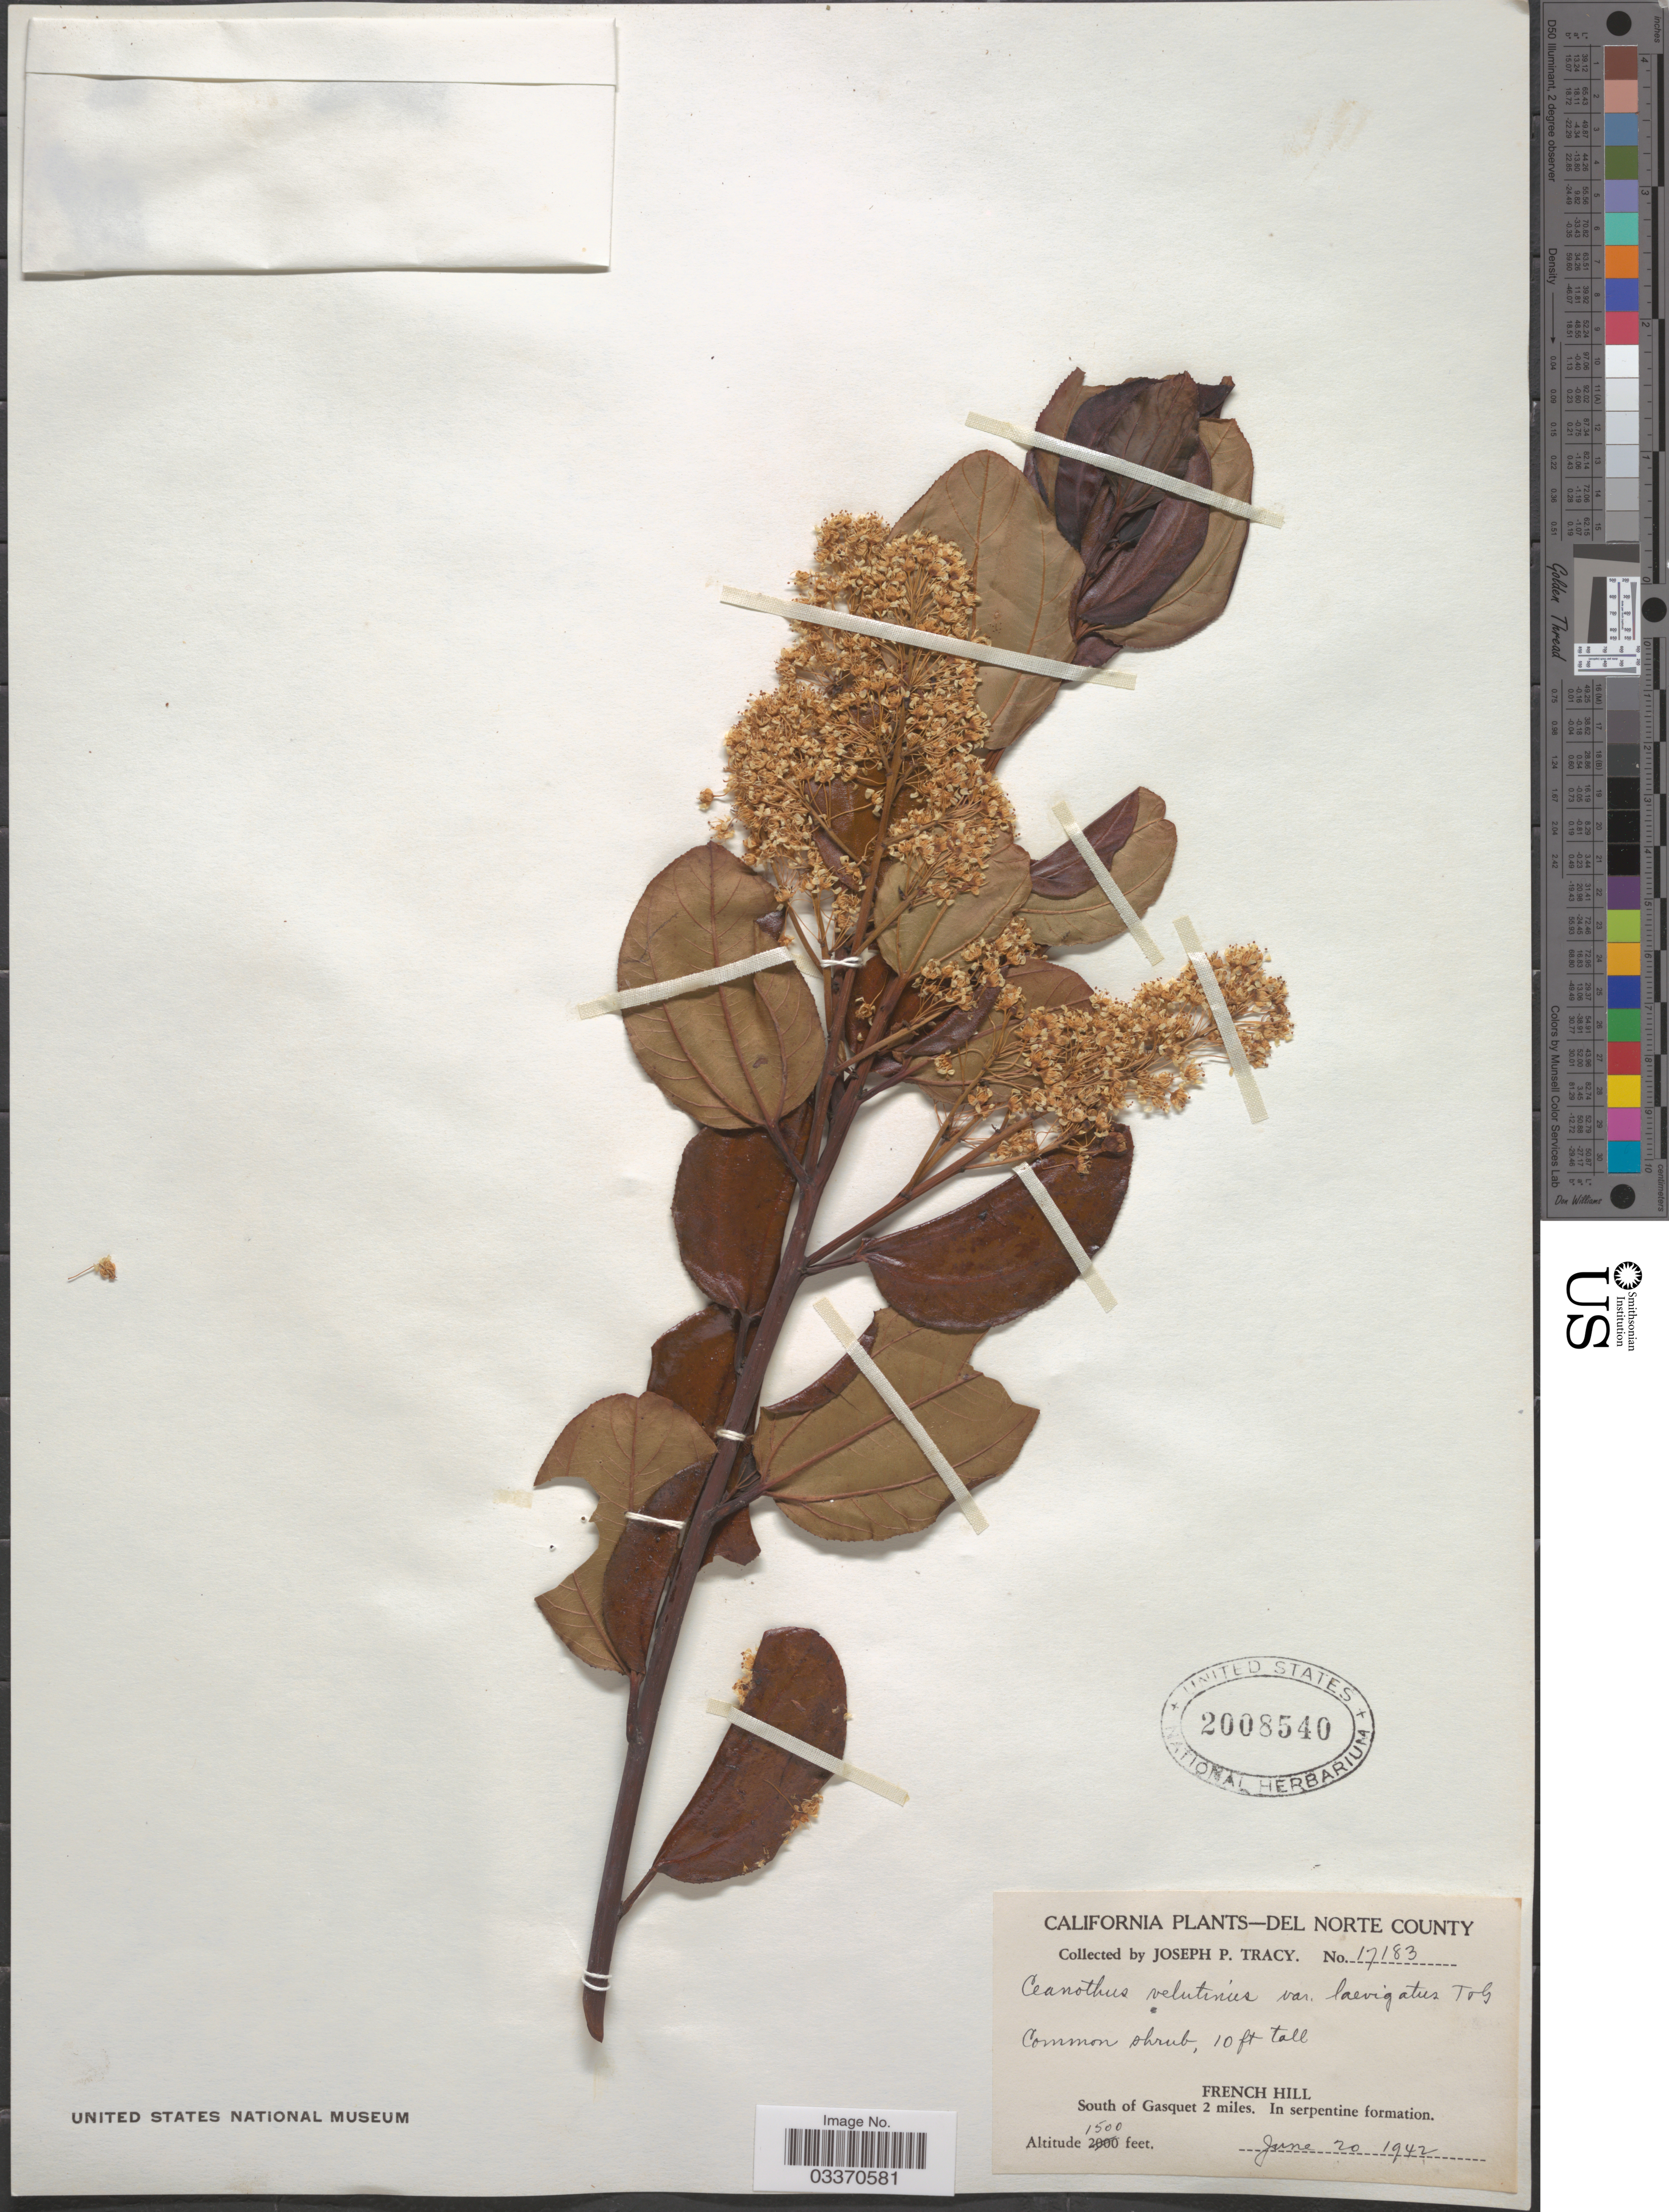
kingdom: Plantae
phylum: Tracheophyta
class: Magnoliopsida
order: Rosales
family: Rhamnaceae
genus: Ceanothus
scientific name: Ceanothus velutinus var. laevigatus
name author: Torr. & A. Gray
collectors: J. Tracy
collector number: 17183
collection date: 1942-06-20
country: United States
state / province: California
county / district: Del Norte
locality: Del Norte County. French Hill. South of Gasquet 2 miles. In serpentine foundation.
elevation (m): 457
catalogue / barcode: US 2008540